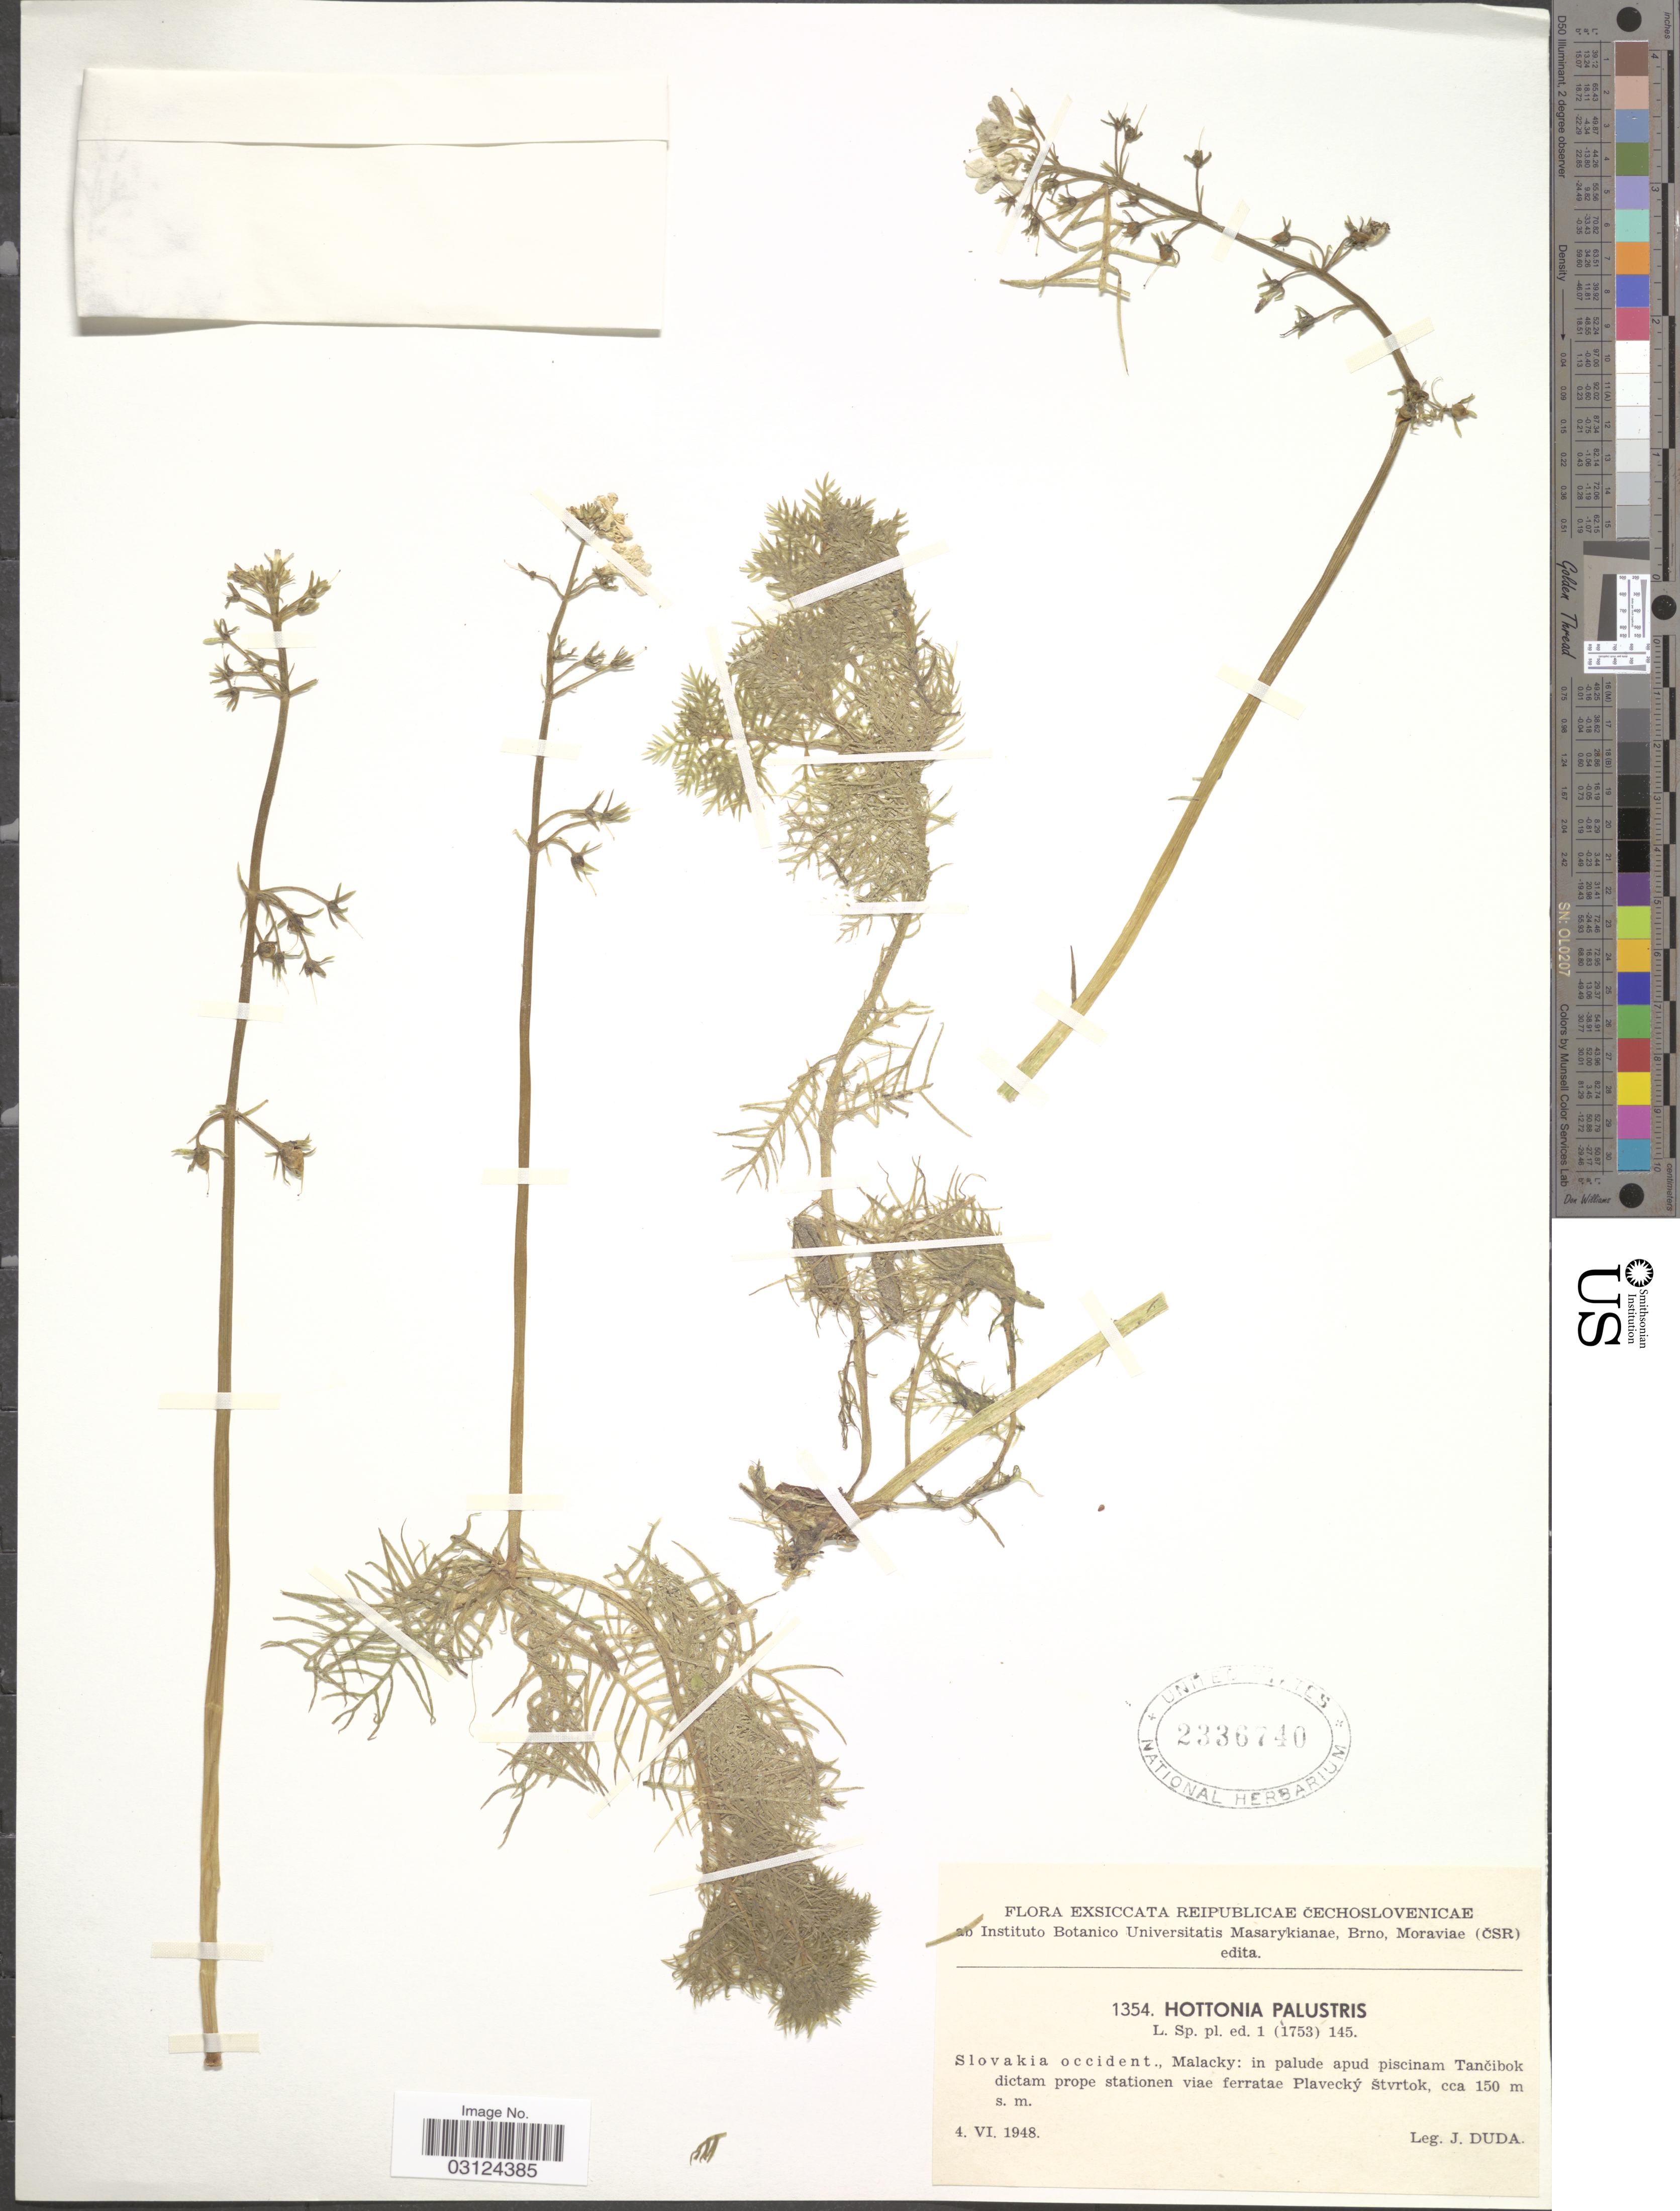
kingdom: Plantae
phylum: Tracheophyta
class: Magnoliopsida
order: Ericales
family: Primulaceae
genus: Hottonia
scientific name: Hottonia palustris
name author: L.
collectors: J. Duda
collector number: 1354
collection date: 1948-06-04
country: Slovakia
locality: Slovakia occident., Malacky: in palude apud piscinam Tancibok dictam prope stationen viae ferratae Plavecky Stvrtok.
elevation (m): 150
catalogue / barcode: US 2336740